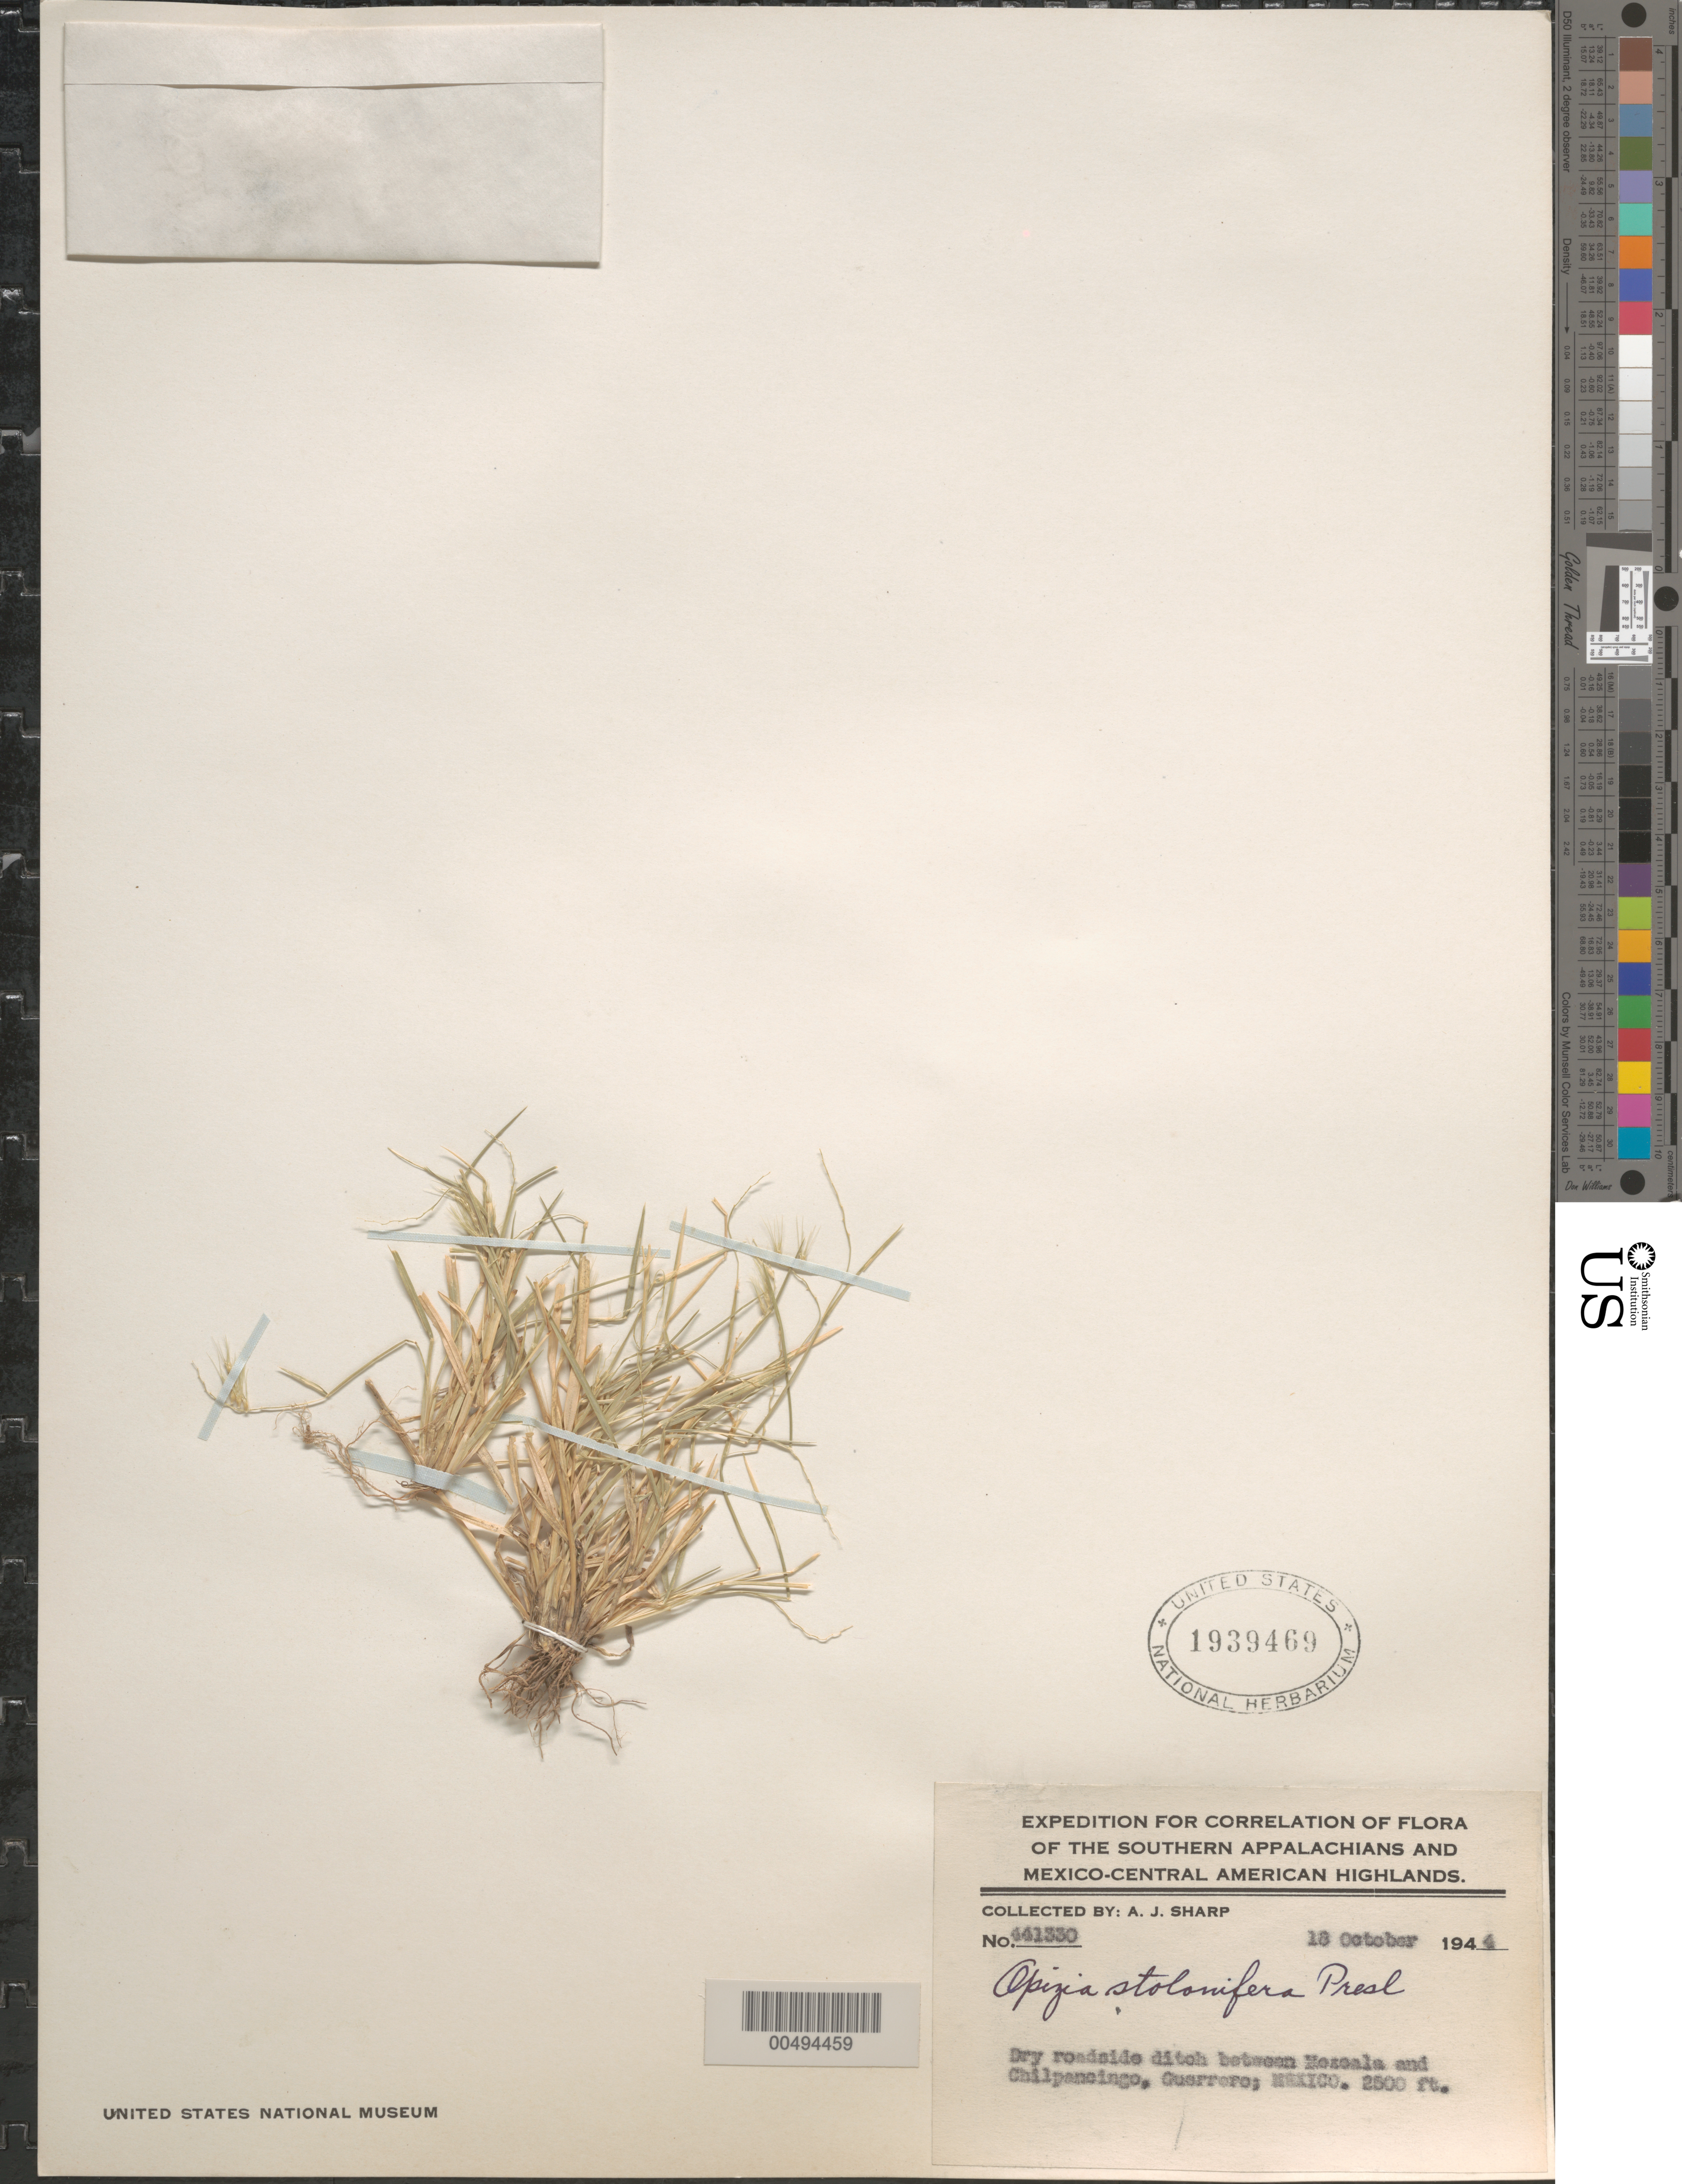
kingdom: Plantae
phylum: Tracheophyta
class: Liliopsida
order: Poales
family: Poaceae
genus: Opizia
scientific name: Opizia stolonifera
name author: J. Presl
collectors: A. J. Sharp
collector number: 441330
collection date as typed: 18 Oct 1944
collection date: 1944-10-18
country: Mexico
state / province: Guerrero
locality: Between Mexcala & Chilpancingo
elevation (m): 762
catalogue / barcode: US 1939469